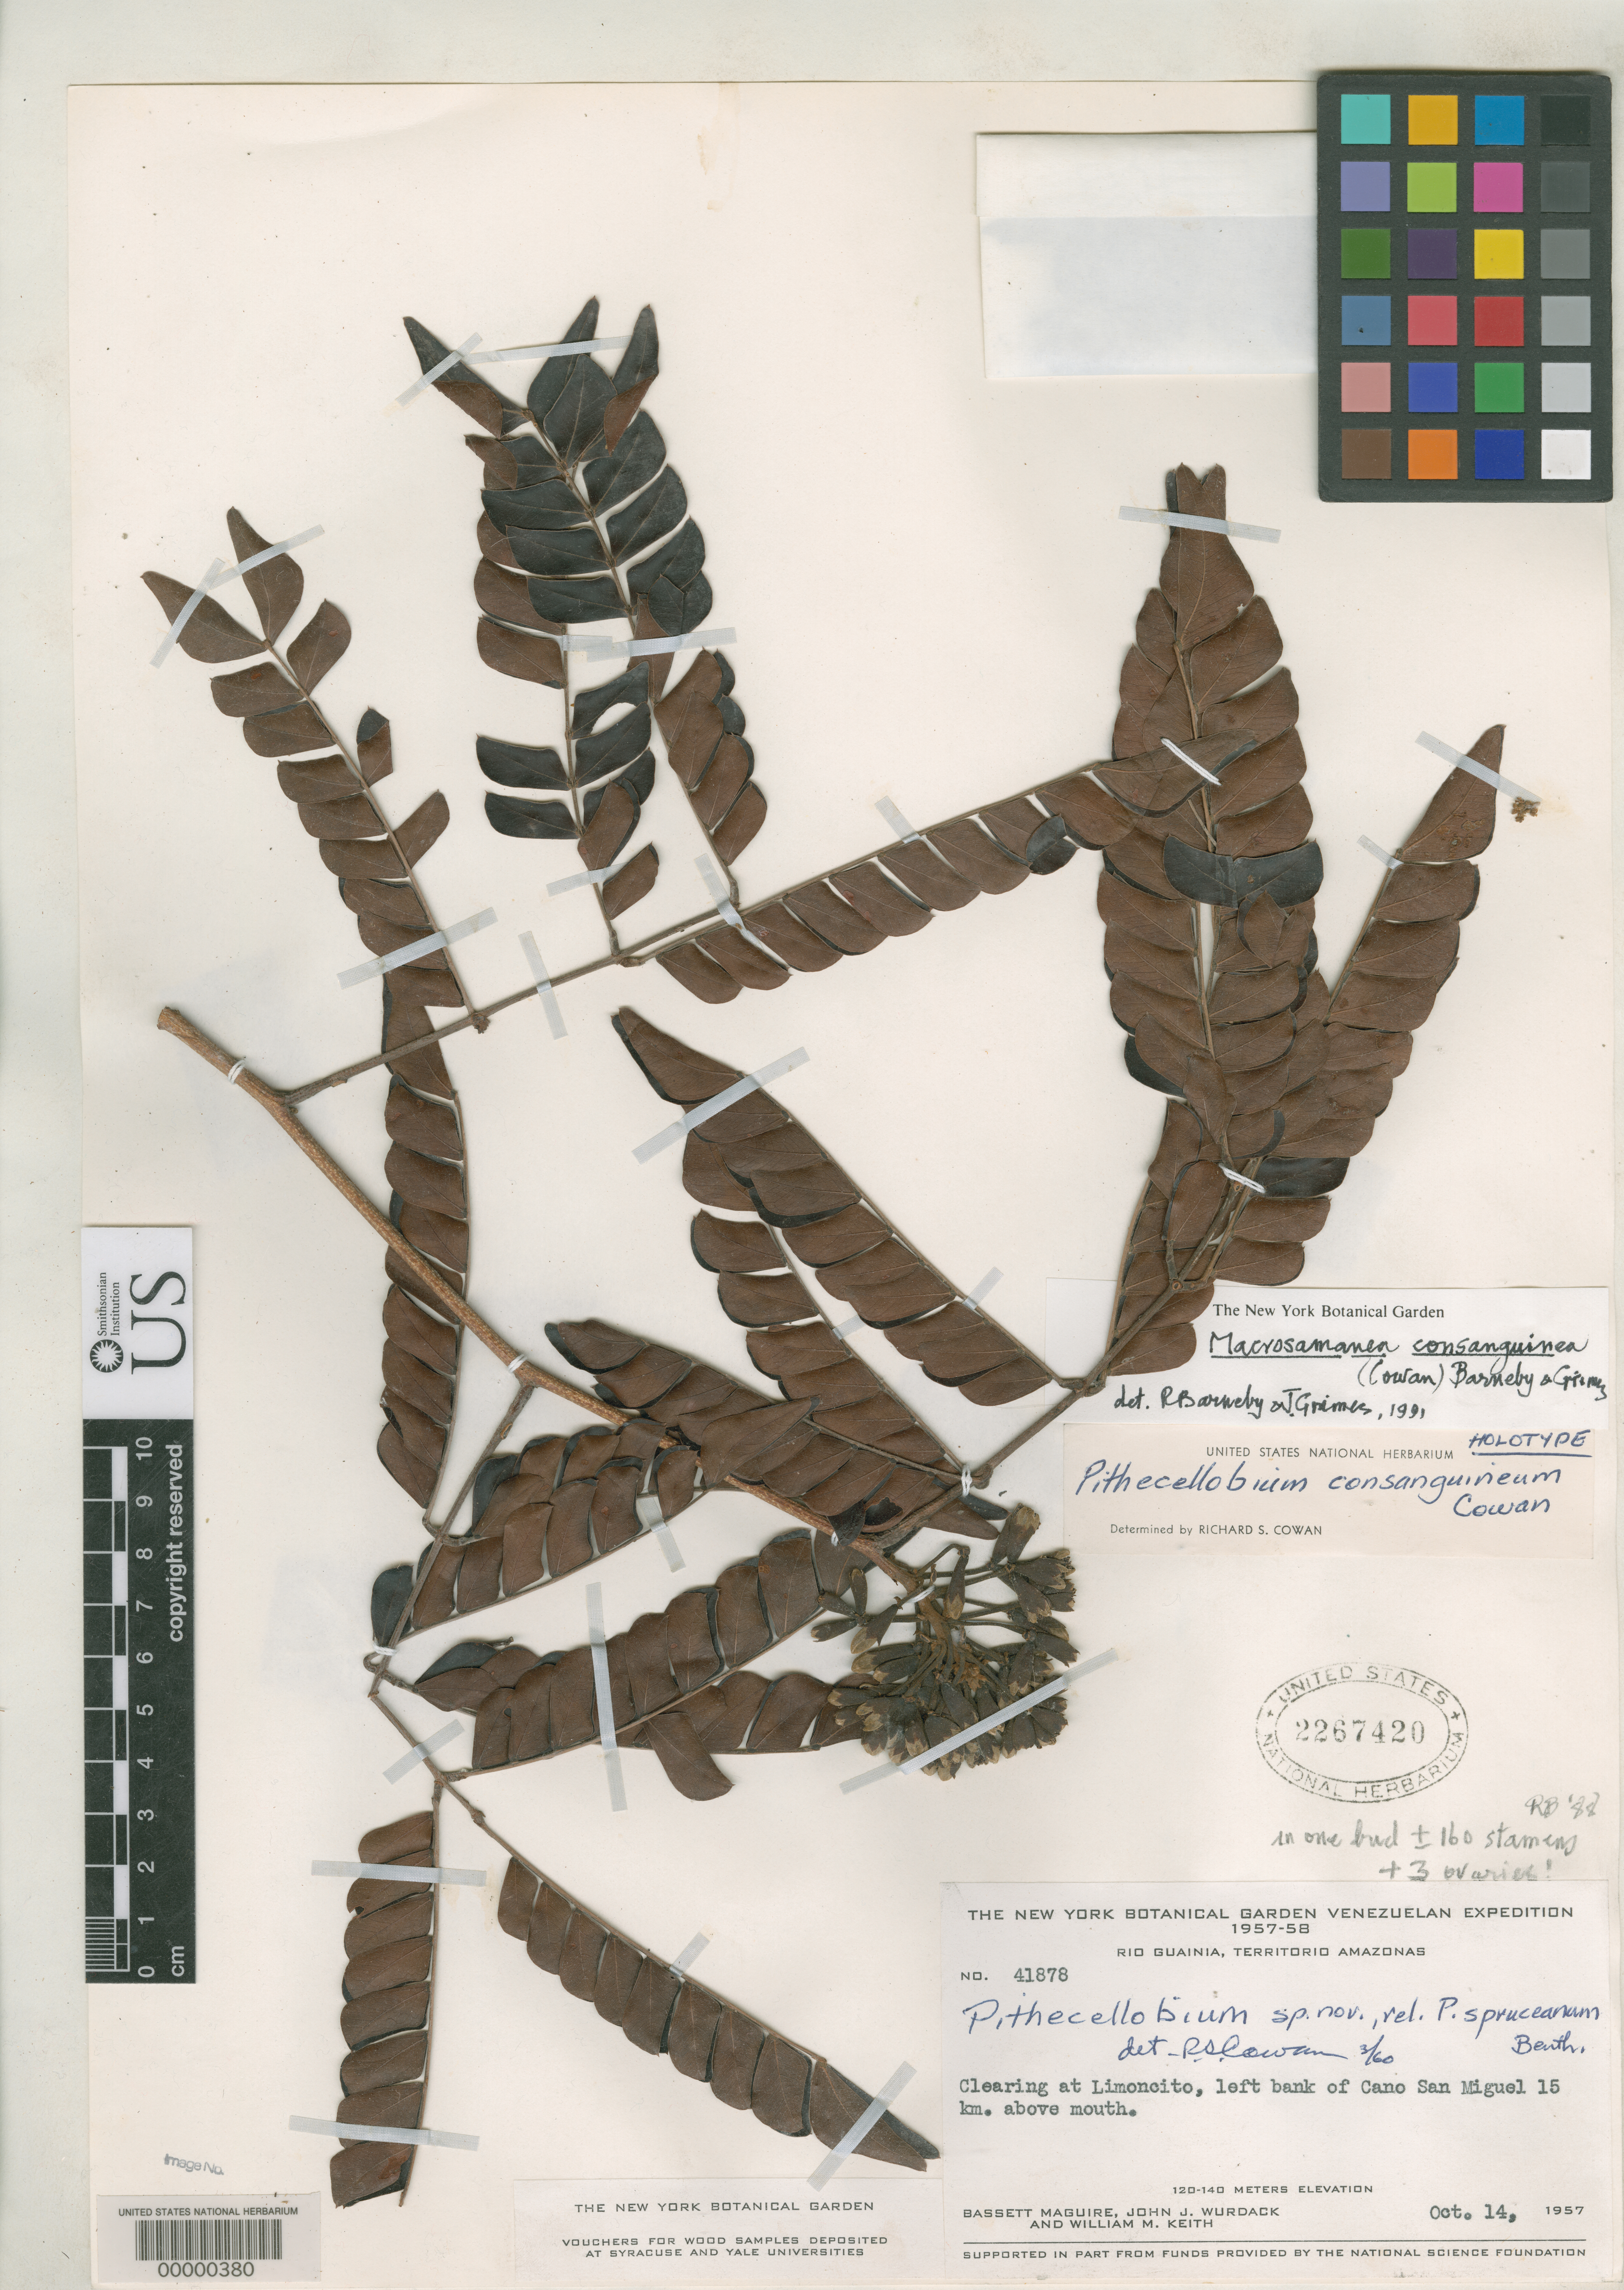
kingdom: Plantae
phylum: Tracheophyta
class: Magnoliopsida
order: Fabales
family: Fabaceae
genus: Pithecellobium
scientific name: Pithecellobium consanguineum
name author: R.S. Cowan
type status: Holotype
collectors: B. Maguire, J. J. Wurdack & W. Keith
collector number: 41878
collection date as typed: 14 Oct 1957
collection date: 1957-10-14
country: Venezuela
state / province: Amazonas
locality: Limoncito, left bank of Cano San Miguel.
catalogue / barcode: US 2267420